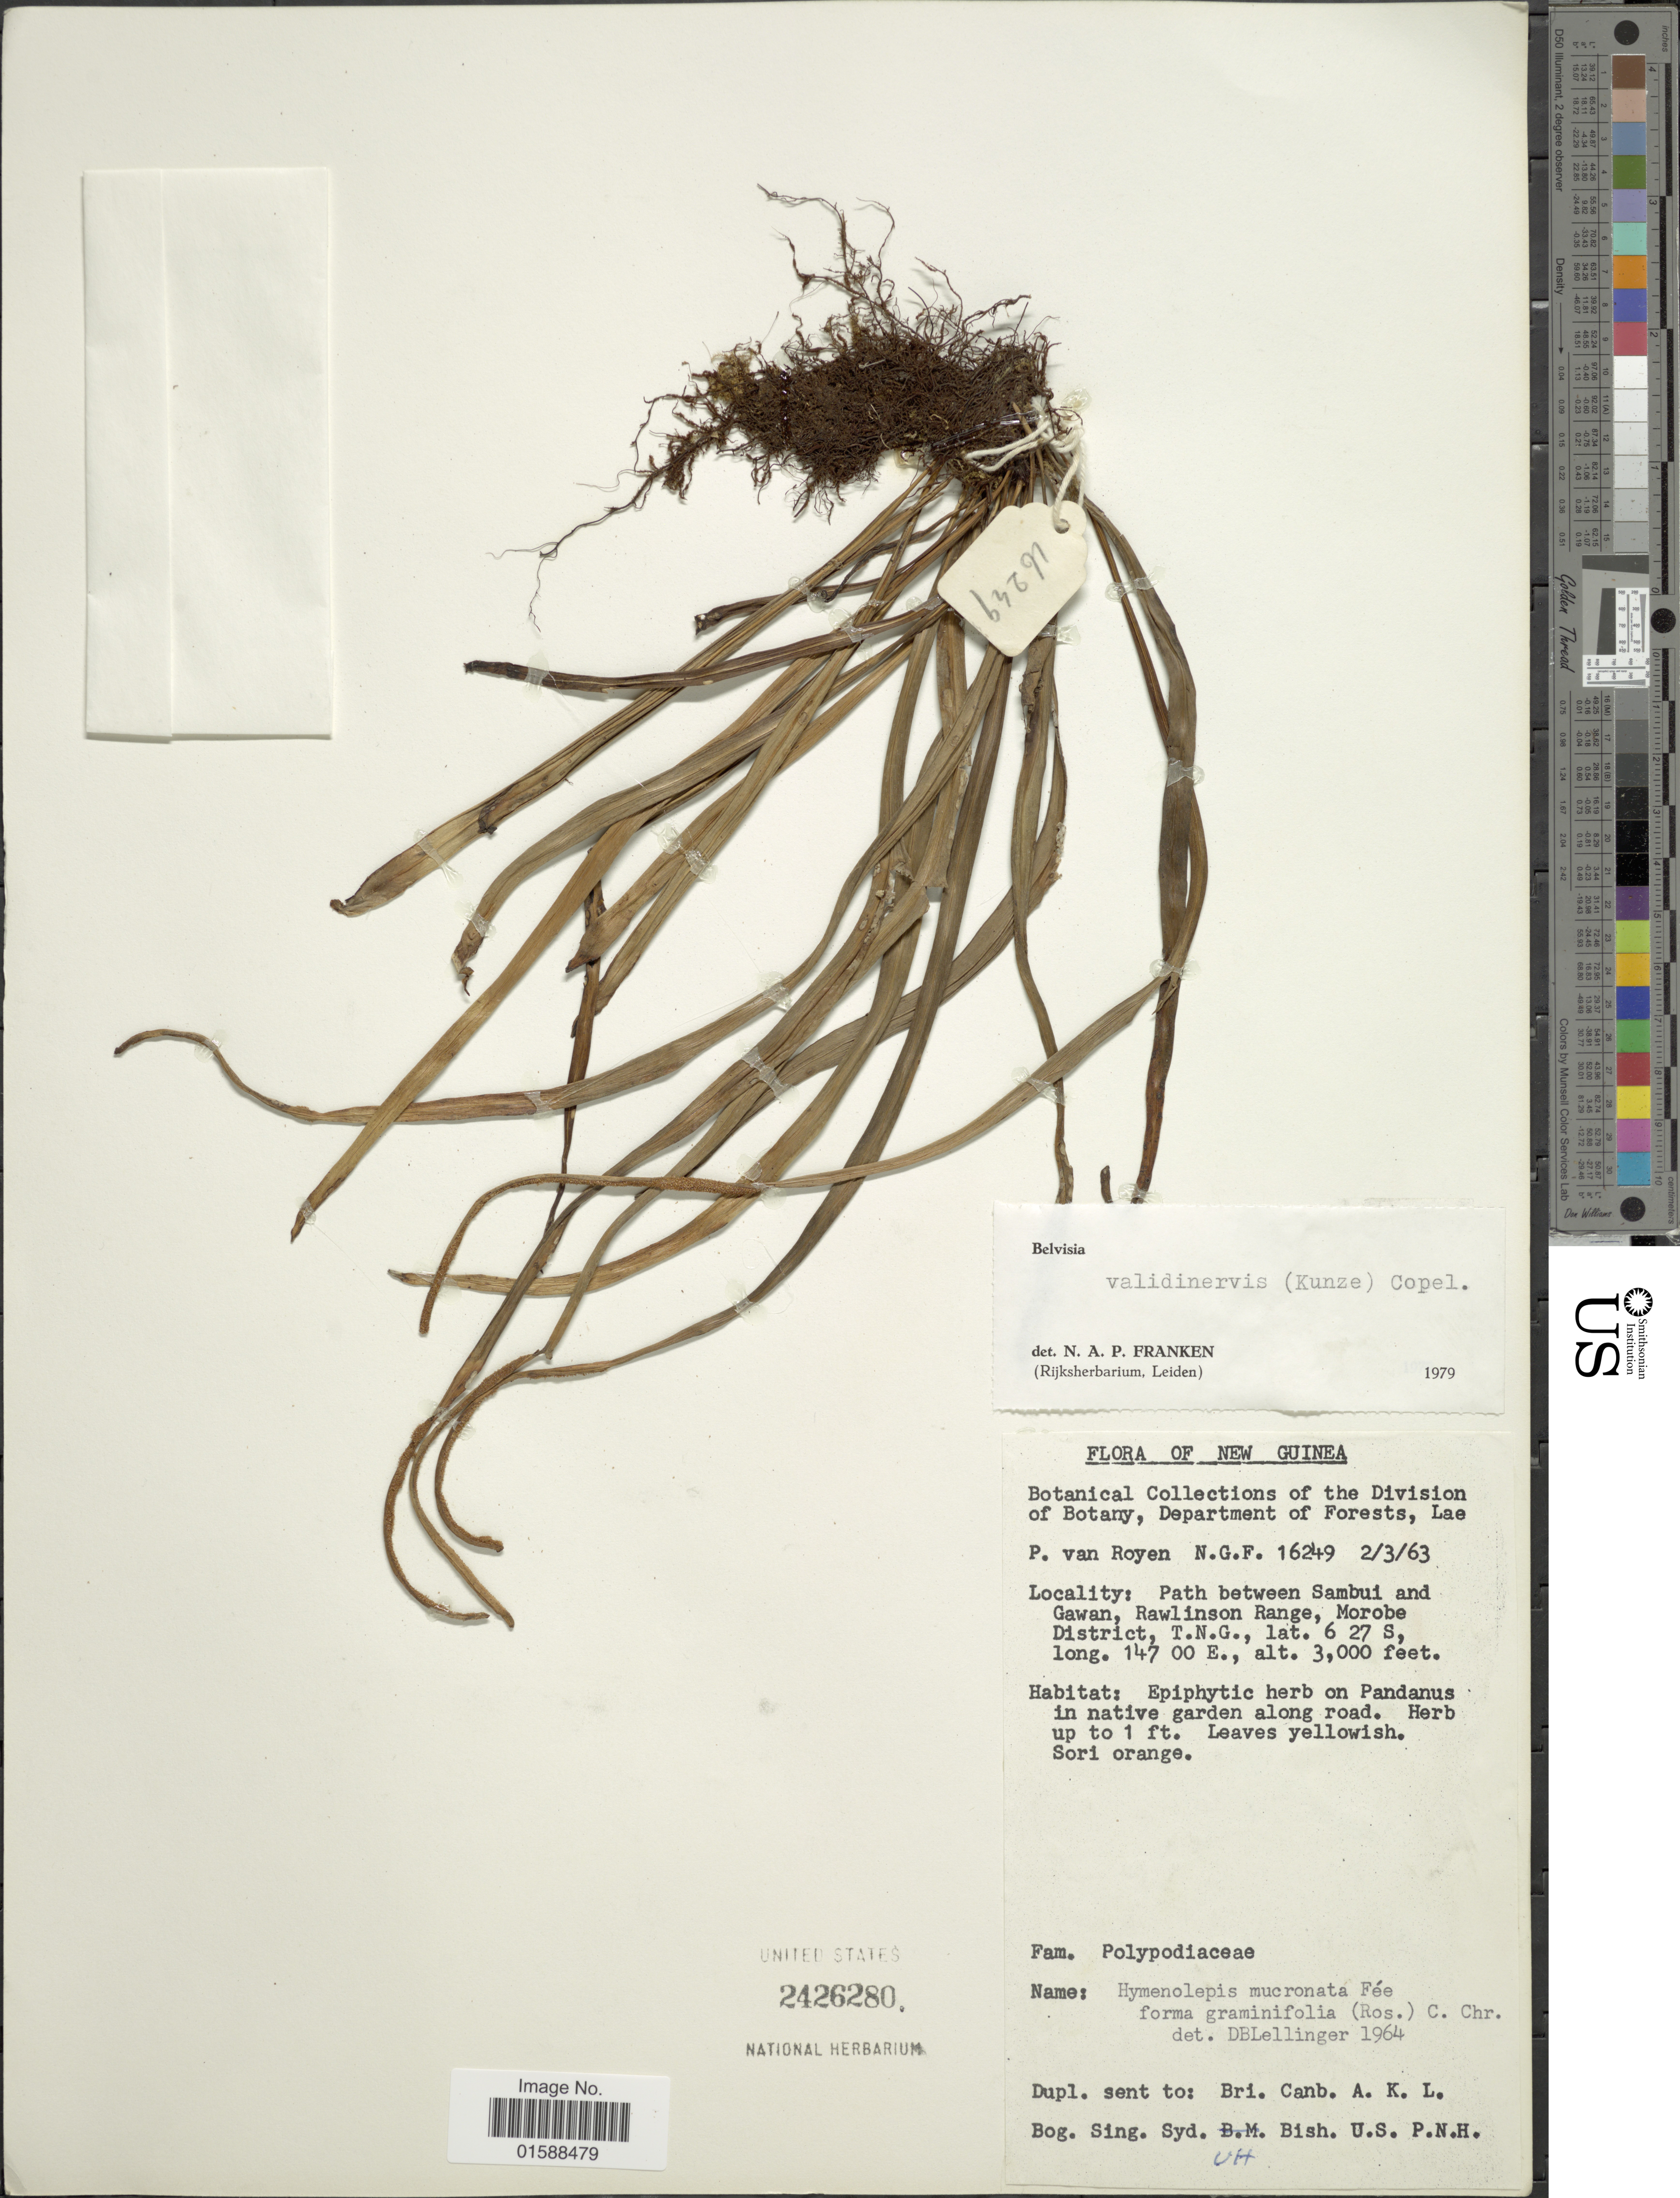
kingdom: Plantae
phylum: Tracheophyta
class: Polypodiopsida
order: Polypodiales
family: Polypodiaceae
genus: Lepisorus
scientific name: Lepisorus validinervis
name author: (Kunze) Li S. Wang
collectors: P. van Royen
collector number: N.G.F. 16249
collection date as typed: Transcribed d/m/y: 2/3/63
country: Papua New Guinea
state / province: Morobe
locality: New Guinea. Path between Sambui and Gawan, Rawlinson Range, T.N.G.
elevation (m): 914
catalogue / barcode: US 2426280